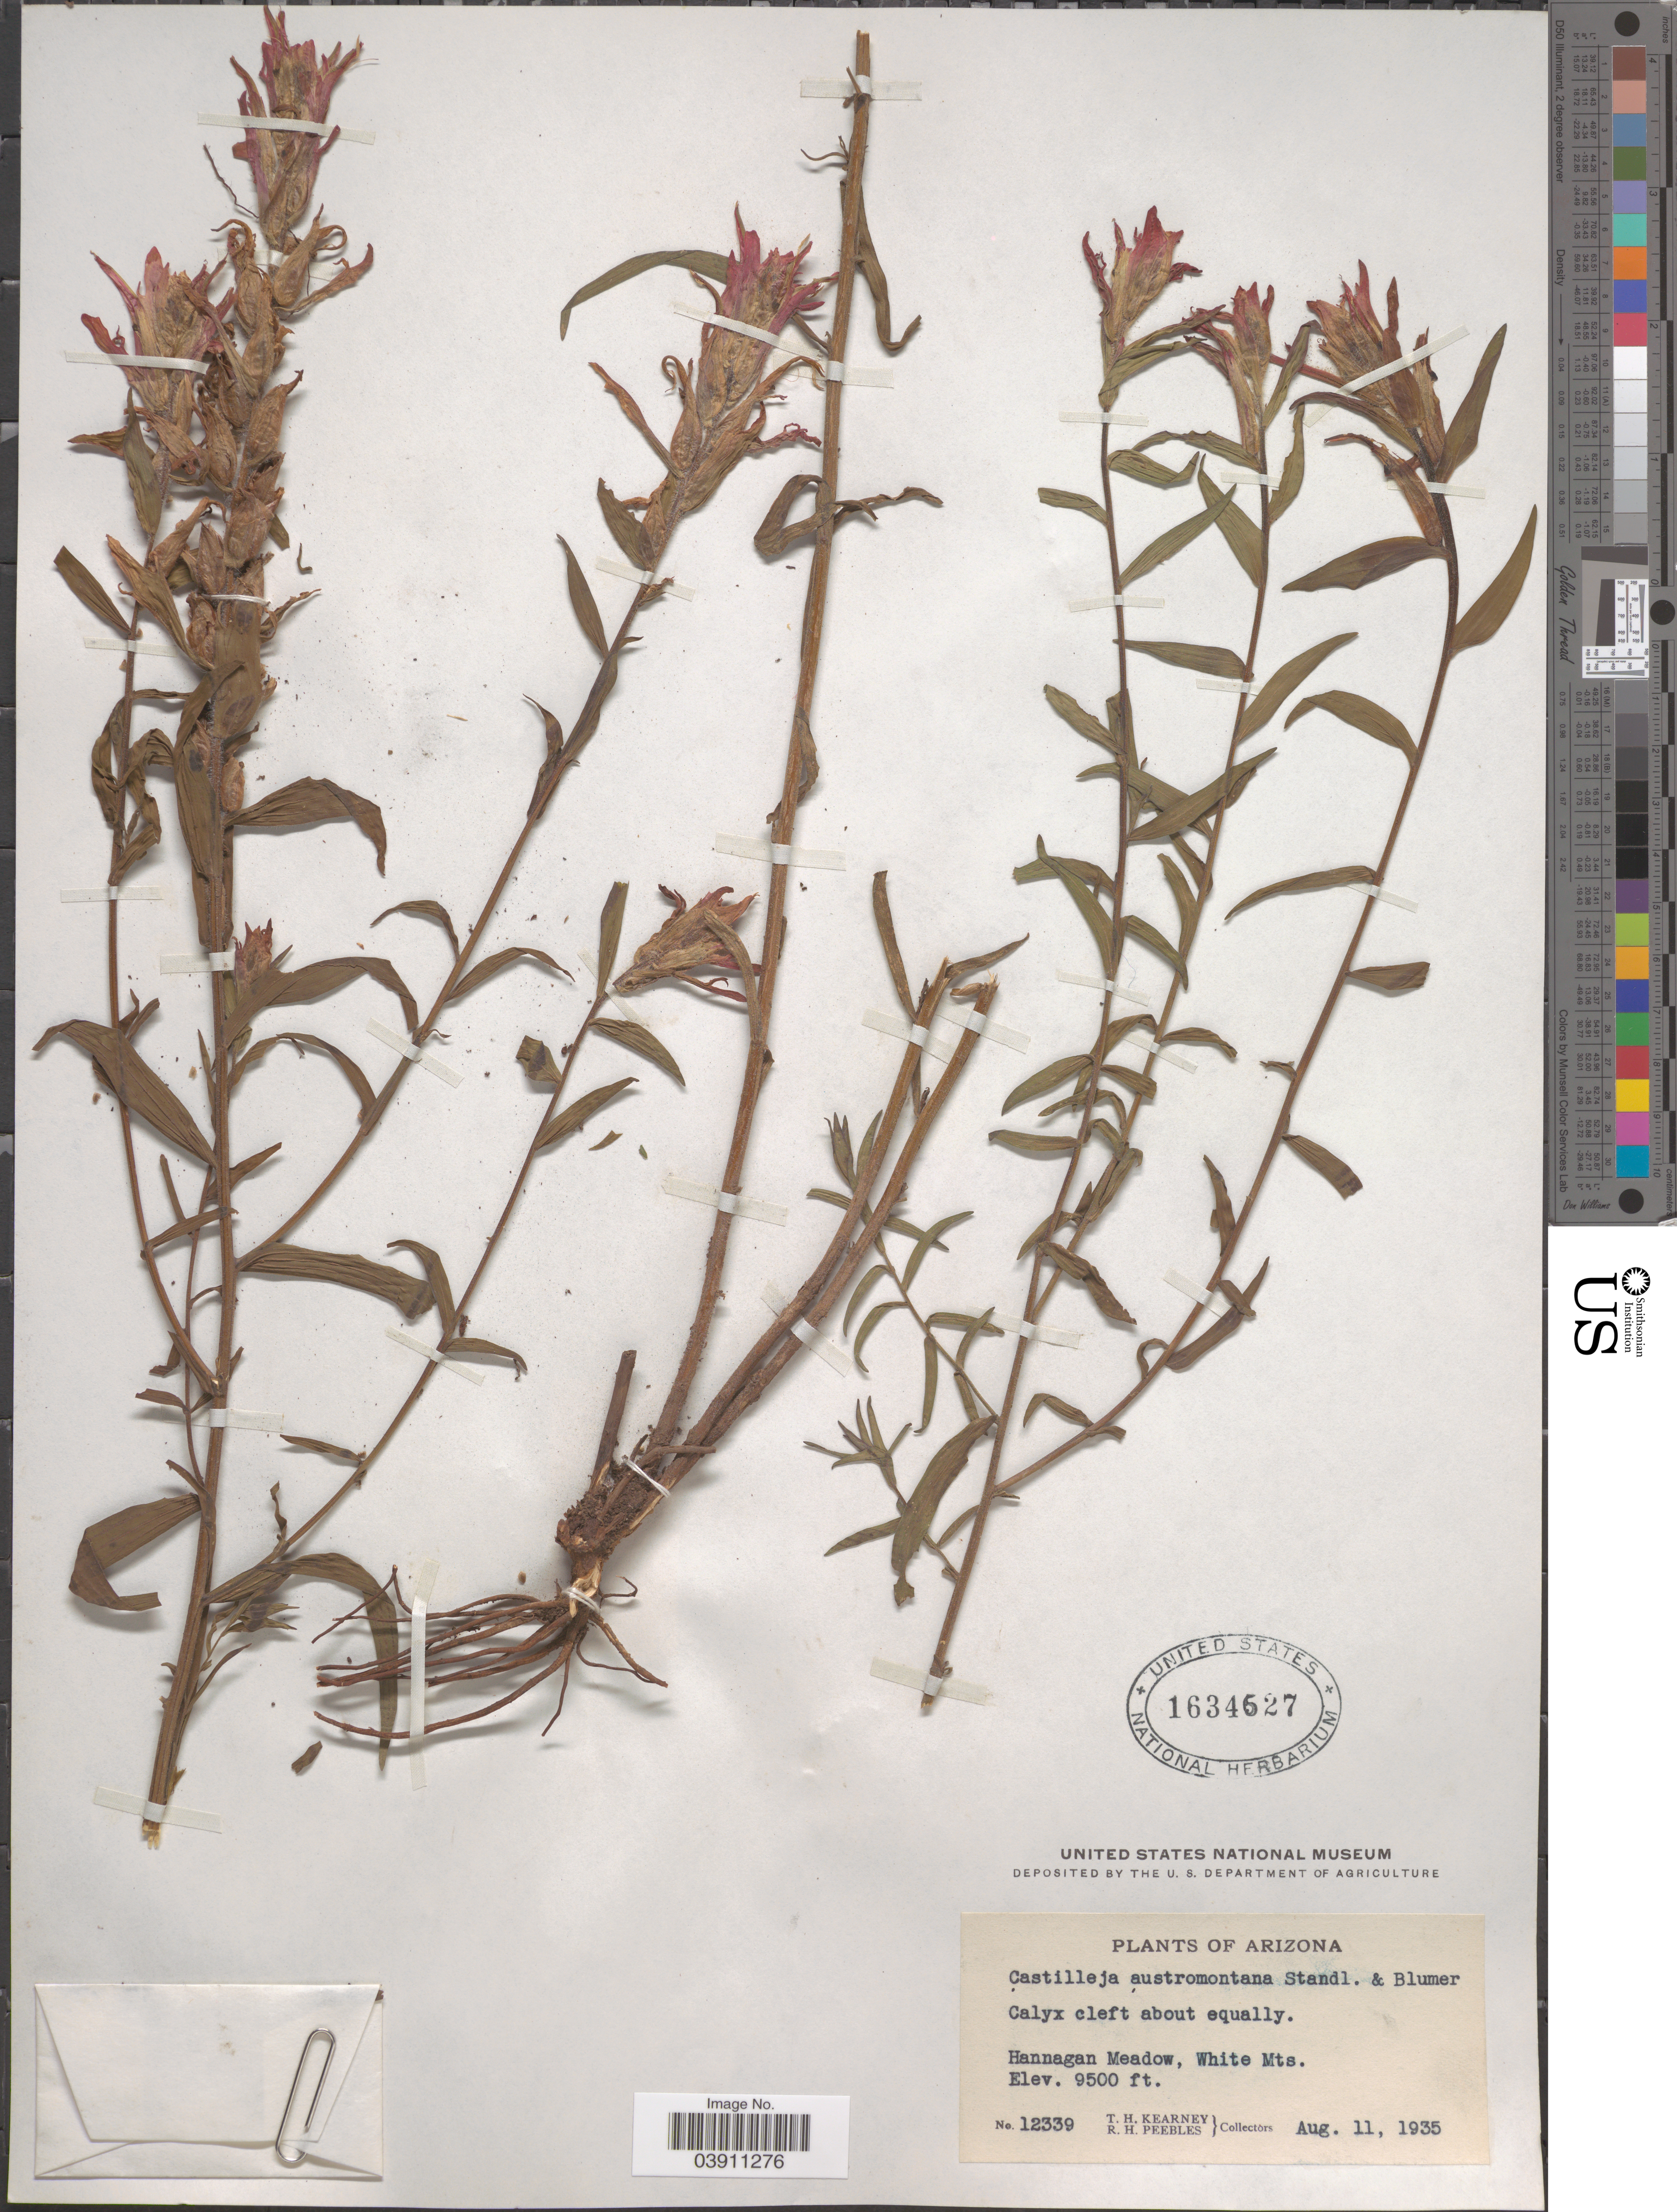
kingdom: Plantae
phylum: Tracheophyta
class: Magnoliopsida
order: Lamiales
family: Orobanchaceae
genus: Castilleja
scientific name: Castilleja austromontana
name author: Standl. & Blumer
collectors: T. H. Kearney & R. H. Peebles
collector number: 12339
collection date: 1935-08-11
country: United States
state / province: Arizona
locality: Hannagan Meadow, White Mts.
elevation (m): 2896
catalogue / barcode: US 1634627